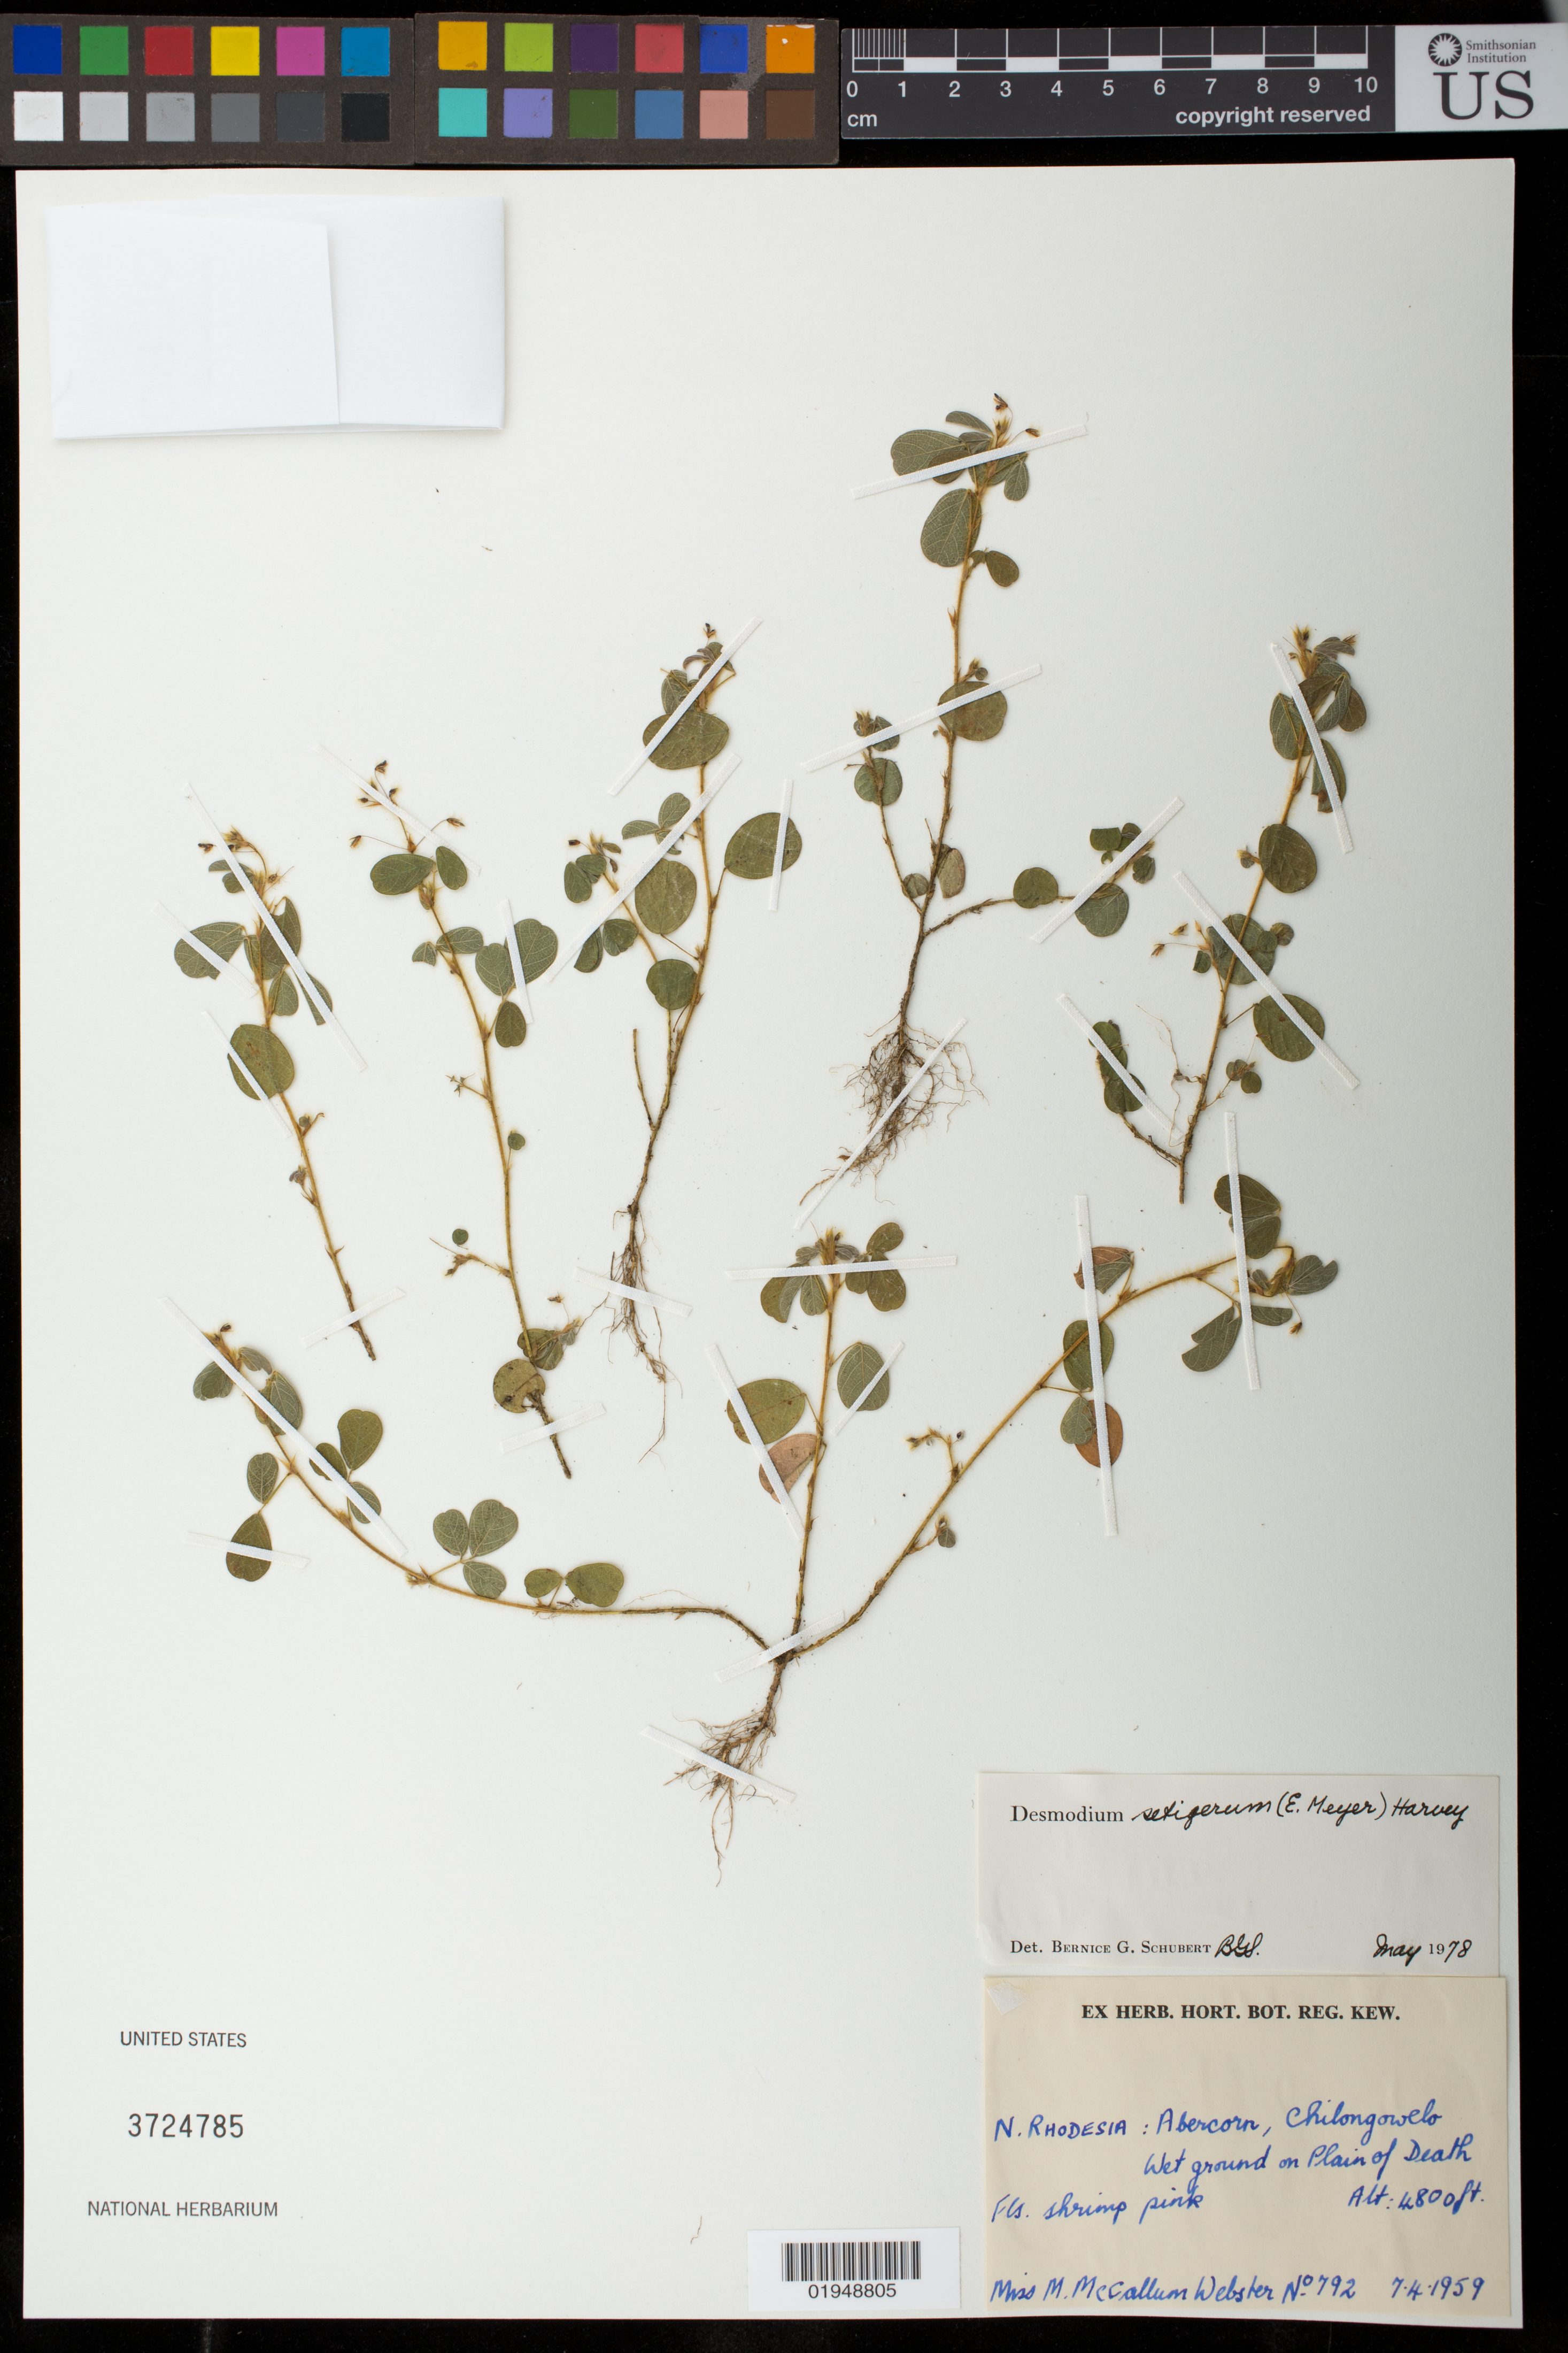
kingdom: Plantae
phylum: Tracheophyta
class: Magnoliopsida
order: Fabales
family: Fabaceae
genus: Grona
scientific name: Grona setigera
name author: (E. Mey.) H. Ohashi & K. Ohashi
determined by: Strong, Mark T., (BOT), Smithsonian Institution - National Museum of Natural History (UNITED STATES)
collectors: M. McCallm Webster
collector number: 792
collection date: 1959-04-07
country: Zambia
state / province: Northern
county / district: Mbala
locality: Abercorn, Chilongowelo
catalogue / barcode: US 3724785